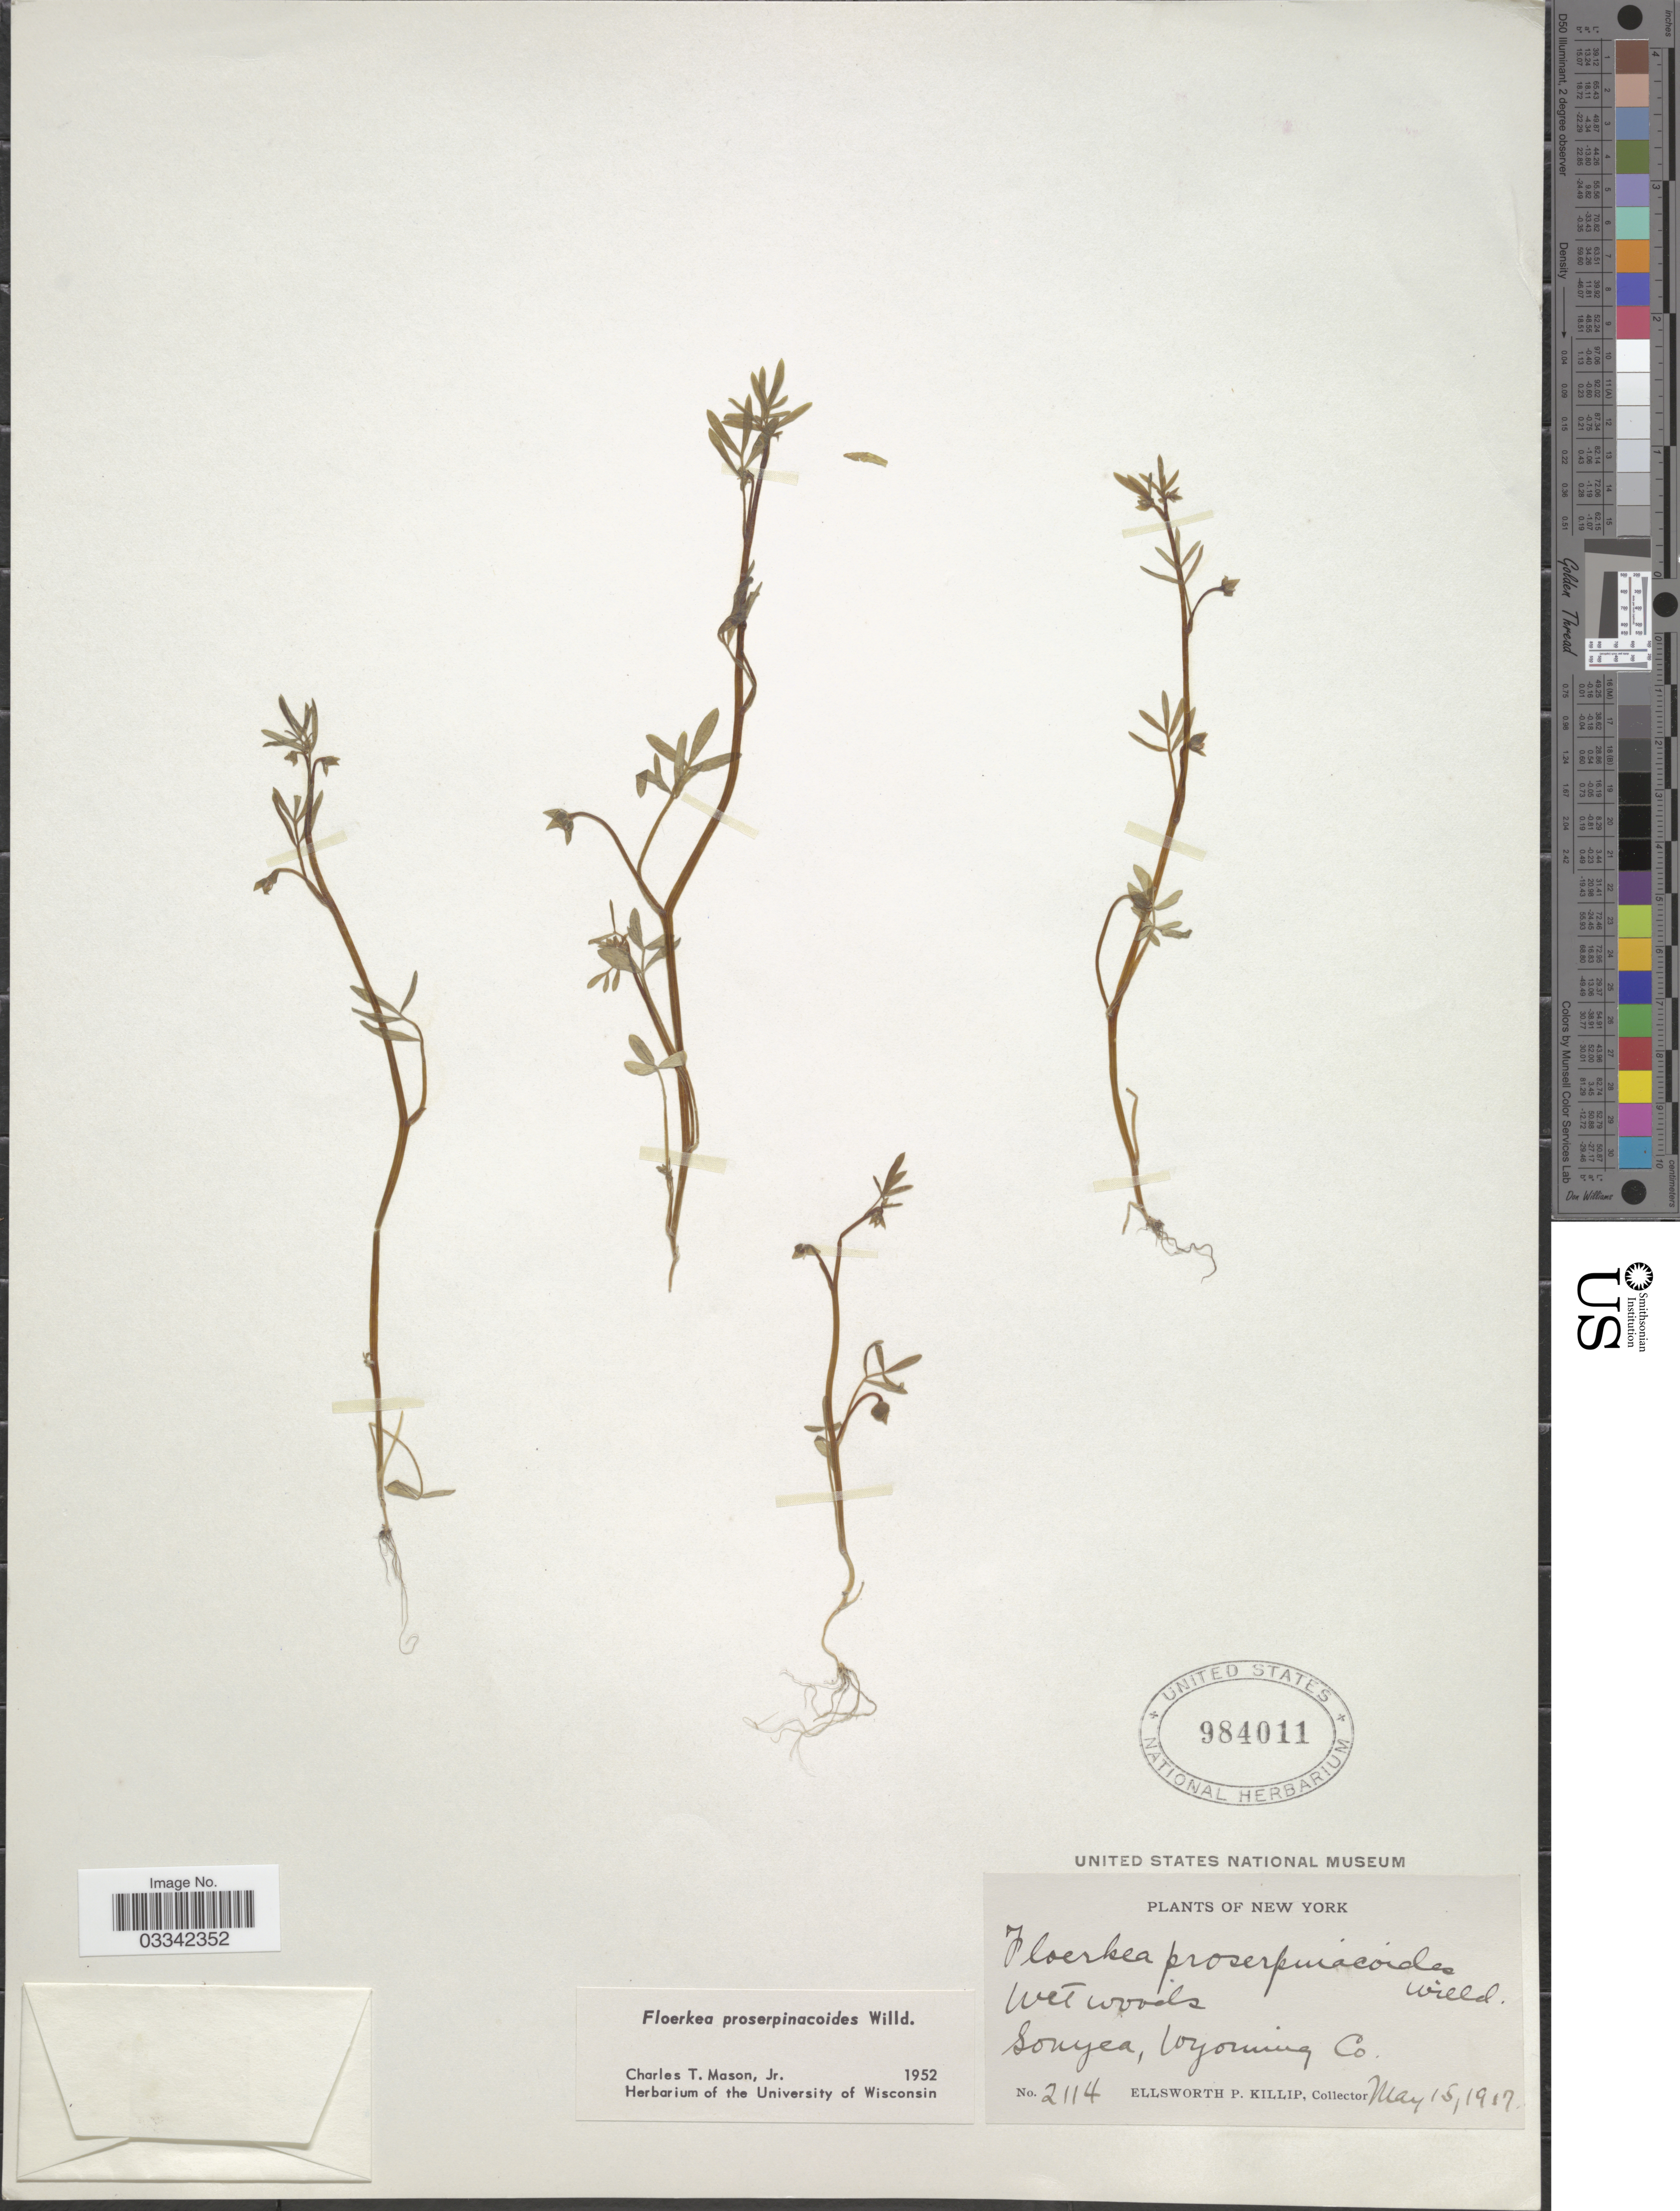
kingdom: Plantae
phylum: Tracheophyta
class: Magnoliopsida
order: Brassicales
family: Limnanthaceae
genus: Floerkea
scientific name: Floerkea proserpinacoides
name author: Willd.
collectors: E. P. Killip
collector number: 2114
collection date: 1917-05-15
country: United States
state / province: New York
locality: Sonyea, Wyoming Co.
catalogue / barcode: US 984011